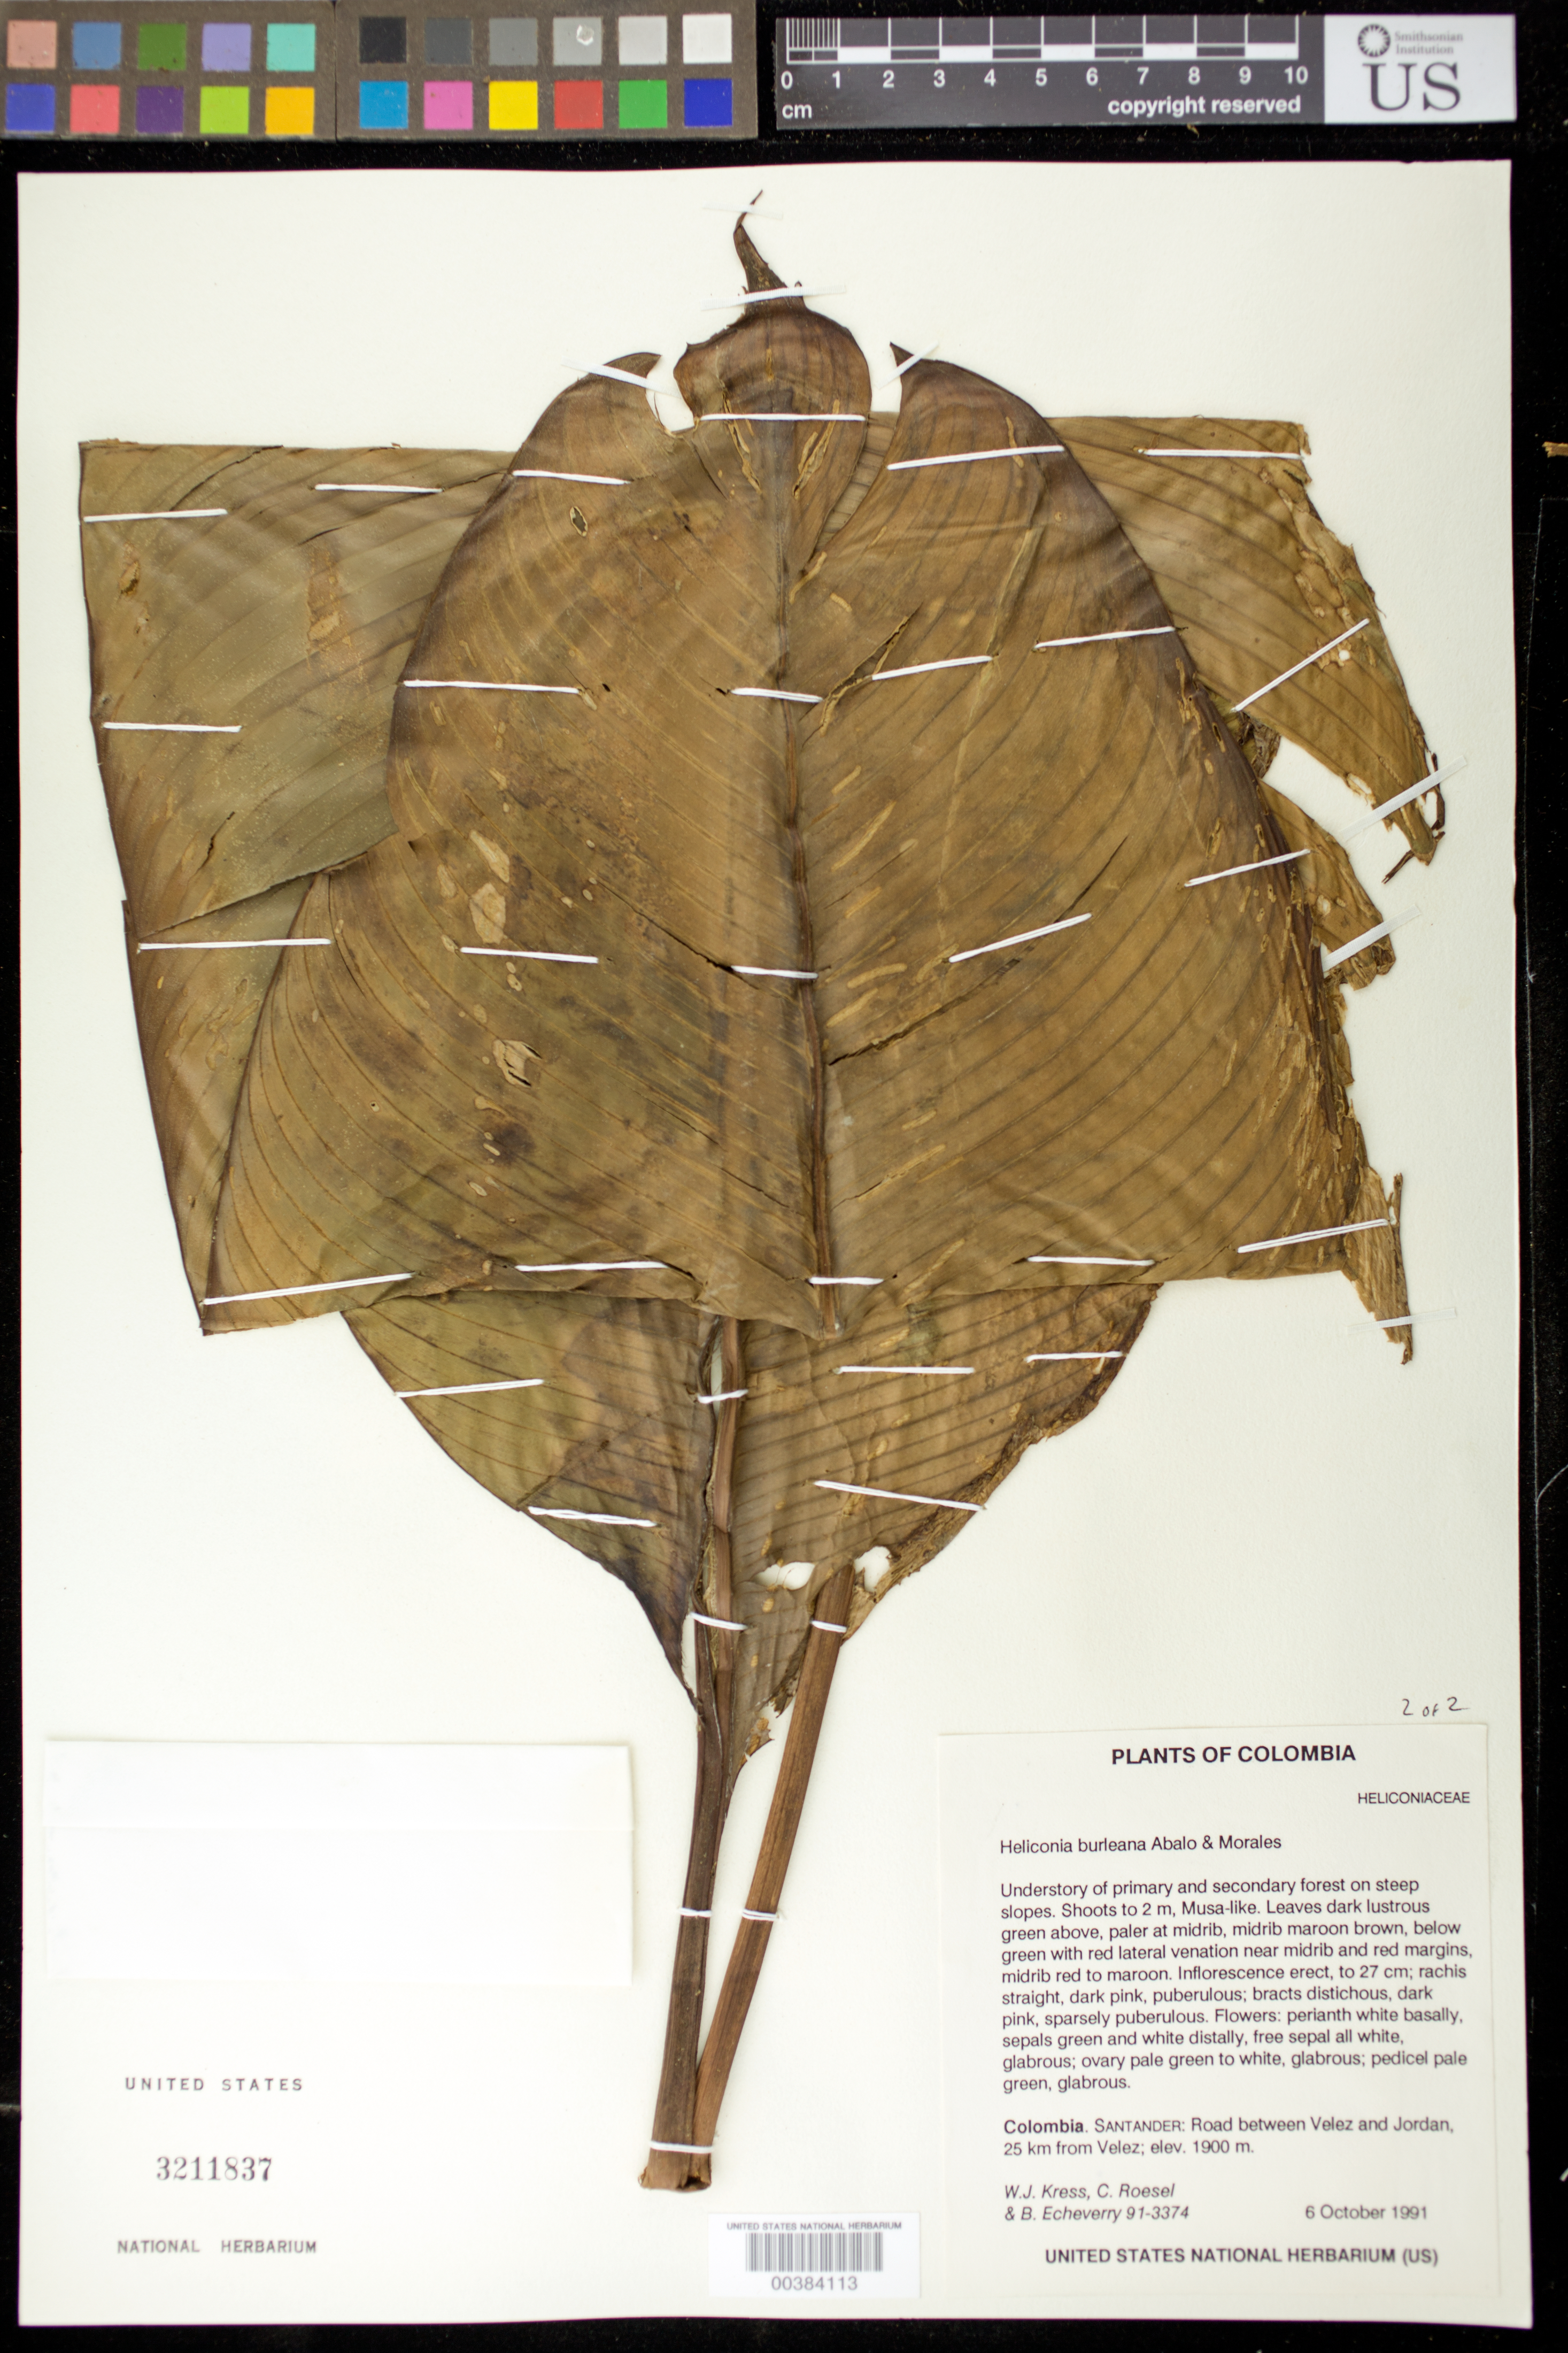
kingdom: Plantae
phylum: Tracheophyta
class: Liliopsida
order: Zingiberales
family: Heliconiaceae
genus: Heliconia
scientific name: Heliconia burleana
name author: Abalo & G. Morales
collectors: W. J. Kress, C. S. Roesel & B. Echeverry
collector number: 91-3374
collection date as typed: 06 Oct 1991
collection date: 1991-10-06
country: Colombia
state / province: Santander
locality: Between Velez and Jordan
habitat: Understory of primary and secondary forest on steep slopes.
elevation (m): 1900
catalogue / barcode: US 3211837